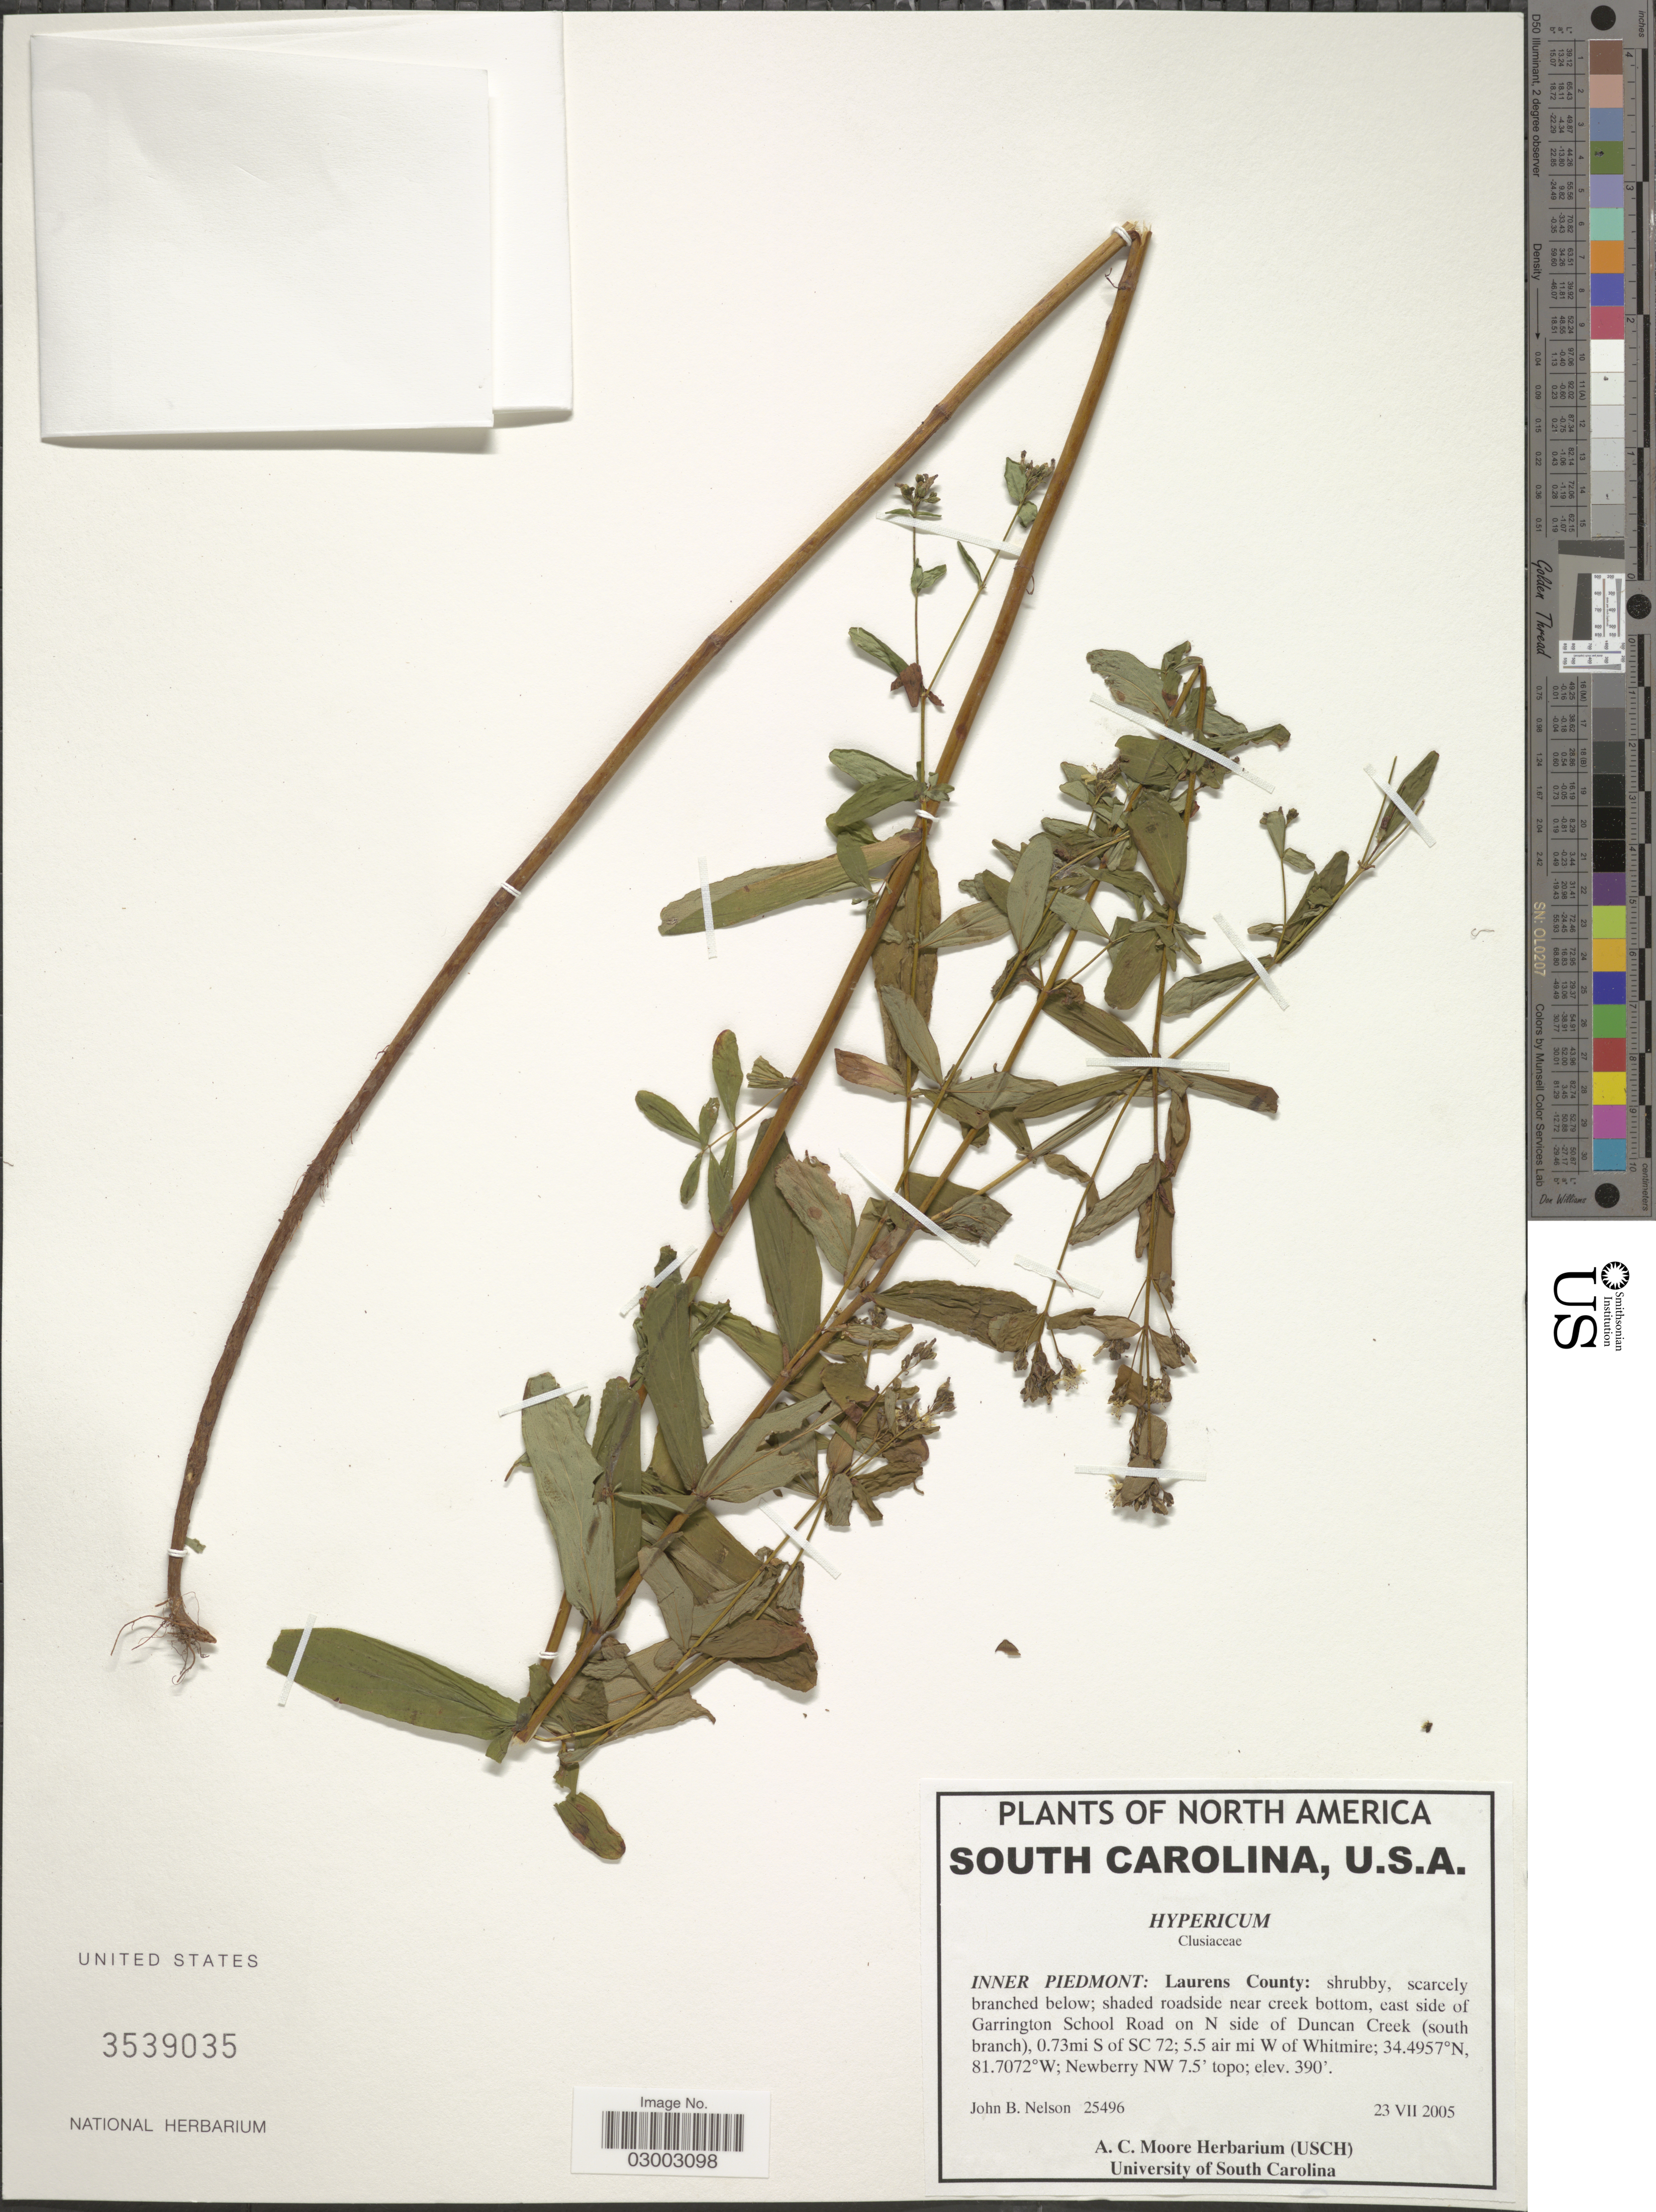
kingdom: Plantae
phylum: Tracheophyta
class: Magnoliopsida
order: Malpighiales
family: Hypericaceae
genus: Hypericum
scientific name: Hypericum sp.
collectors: J. B. Nelson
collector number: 25496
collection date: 2005-07-23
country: United States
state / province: South Carolina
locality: Inner Piedmont: Laurens County: shaded roadside near creek bottom, east side of Garrington School Road on N side of Duncan Creek (south branch), 0.73mi S of SC 72; 5.5 air mi W of Whitmire, Newberry NW.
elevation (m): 119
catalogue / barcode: US 3539035